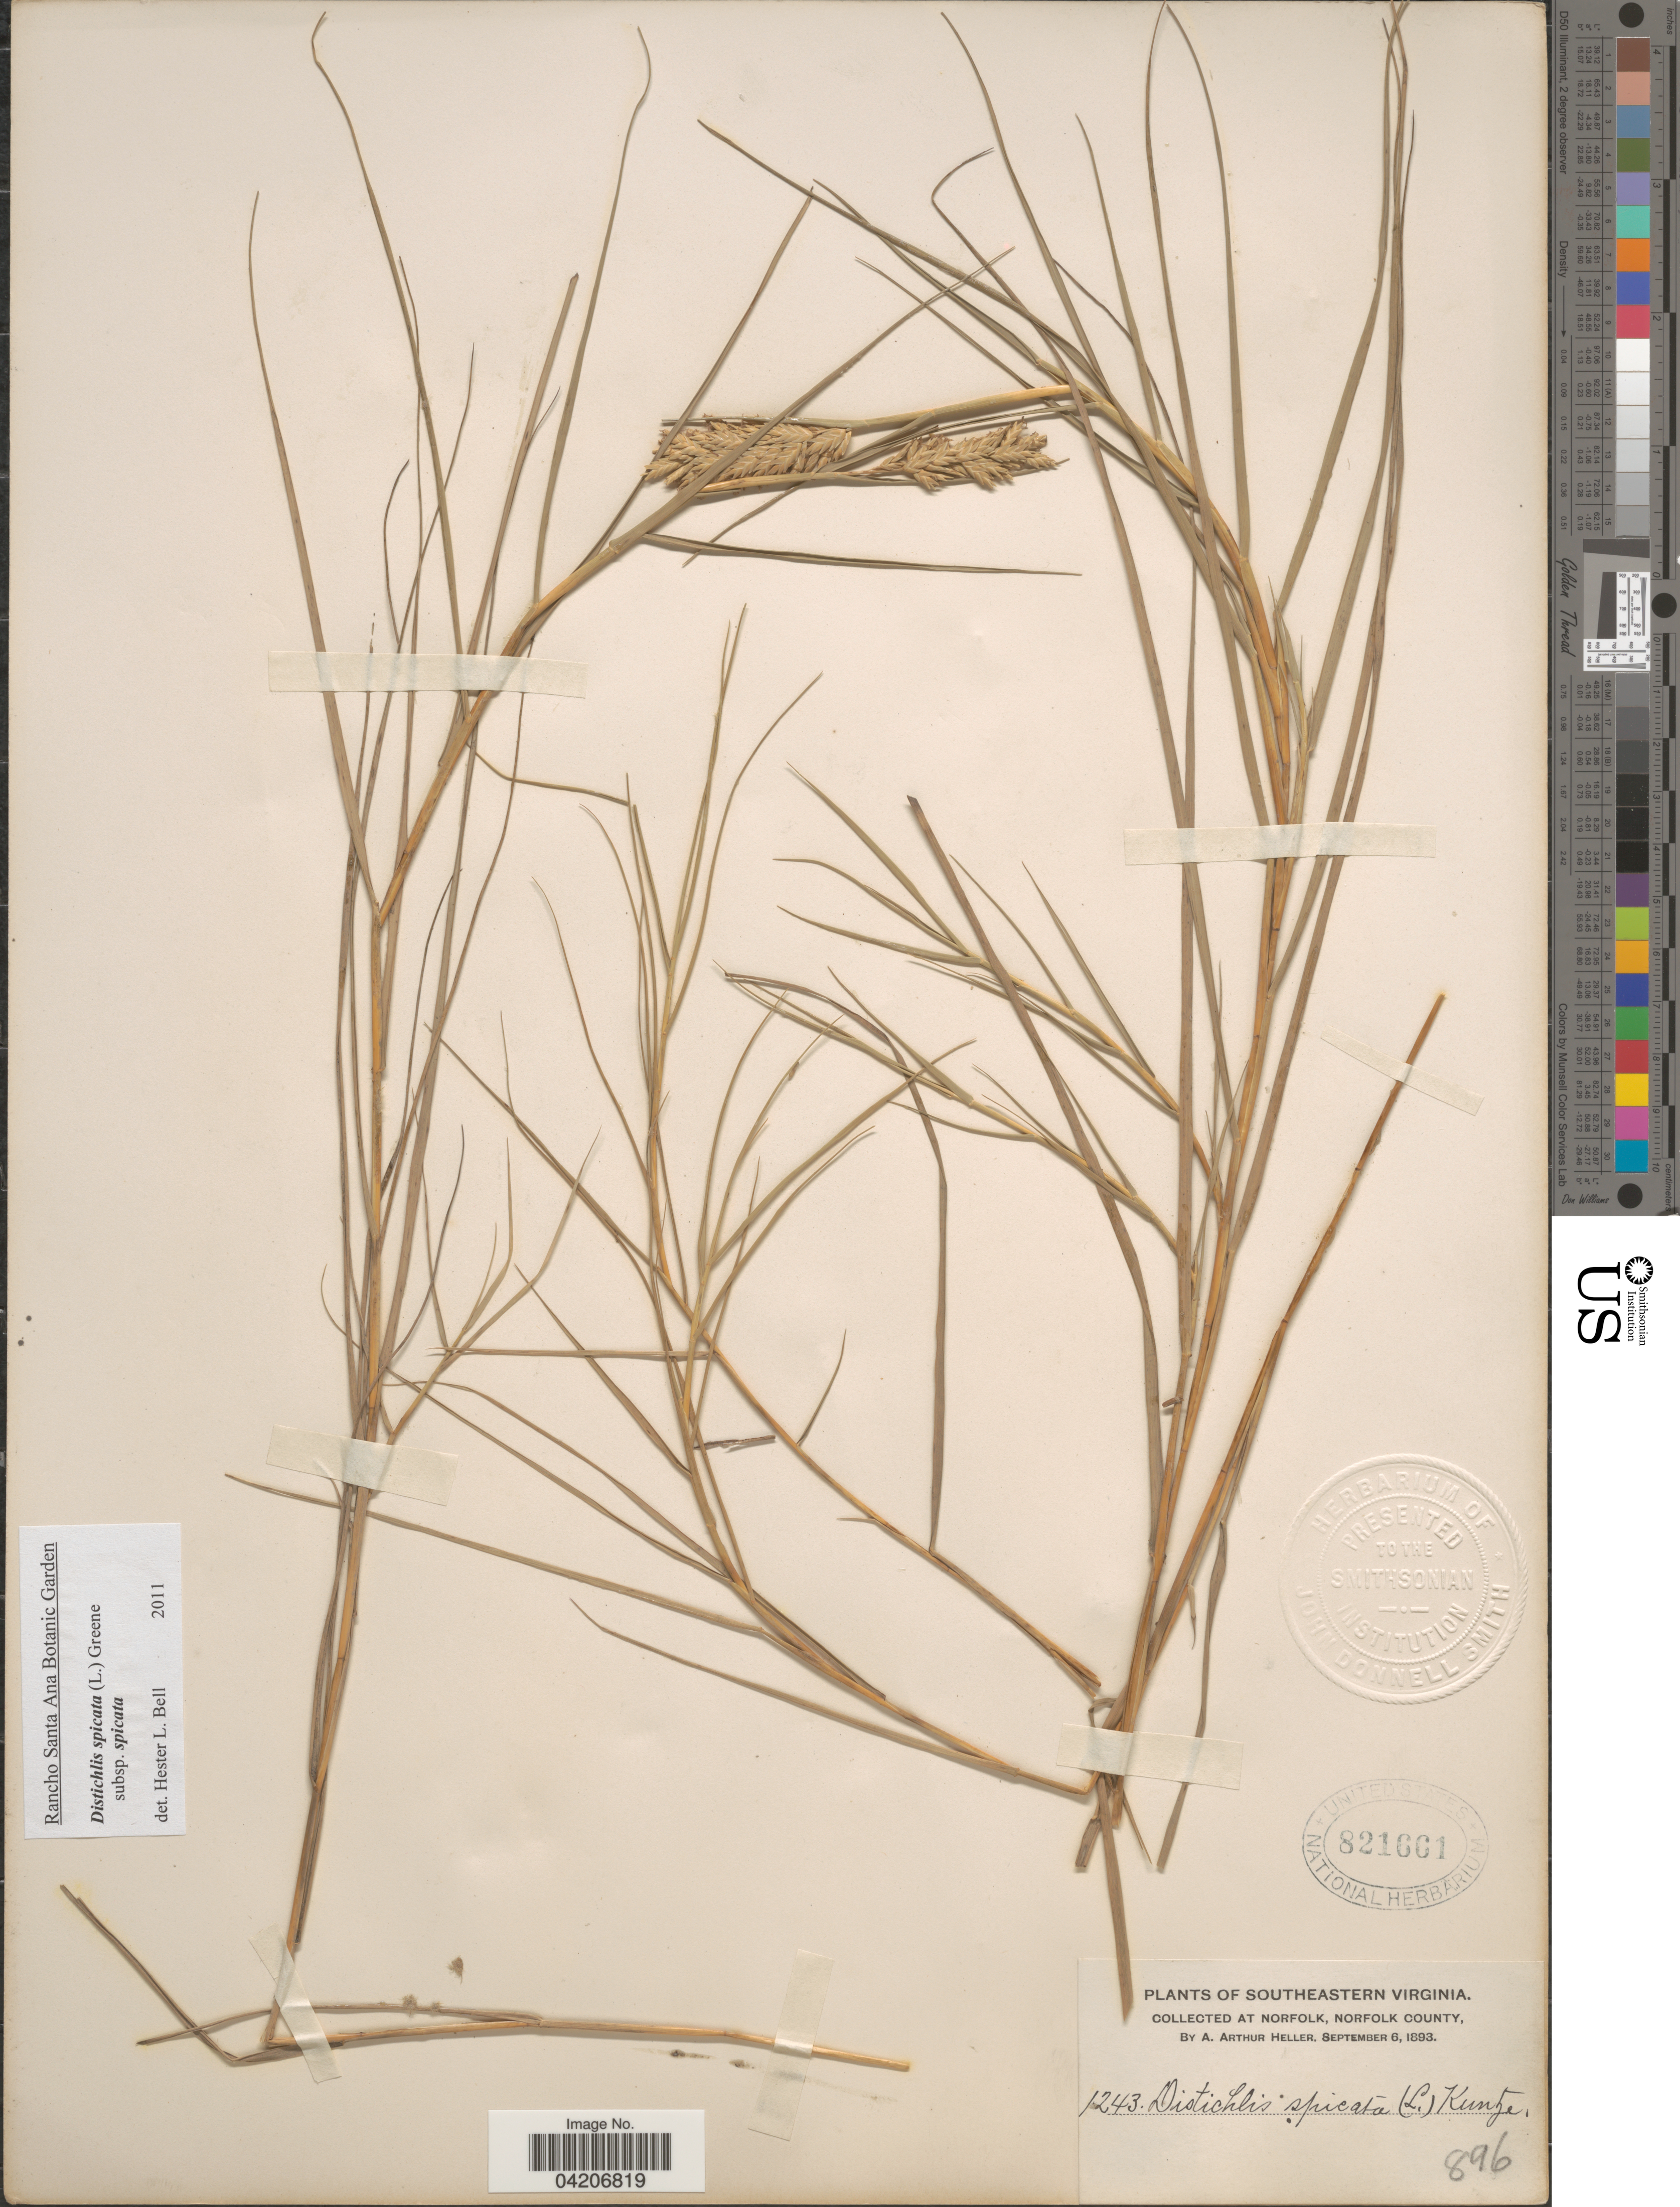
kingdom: Plantae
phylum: Tracheophyta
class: Liliopsida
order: Poales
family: Poaceae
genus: Distichlis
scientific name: Distichlis spicata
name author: (L.) Greene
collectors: A. A. Heller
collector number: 1243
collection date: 1893-09-06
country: United States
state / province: Virginia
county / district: City of Norfolk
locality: Southeastern Virginia. Norfolk, Norfolk County.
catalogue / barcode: US 821661